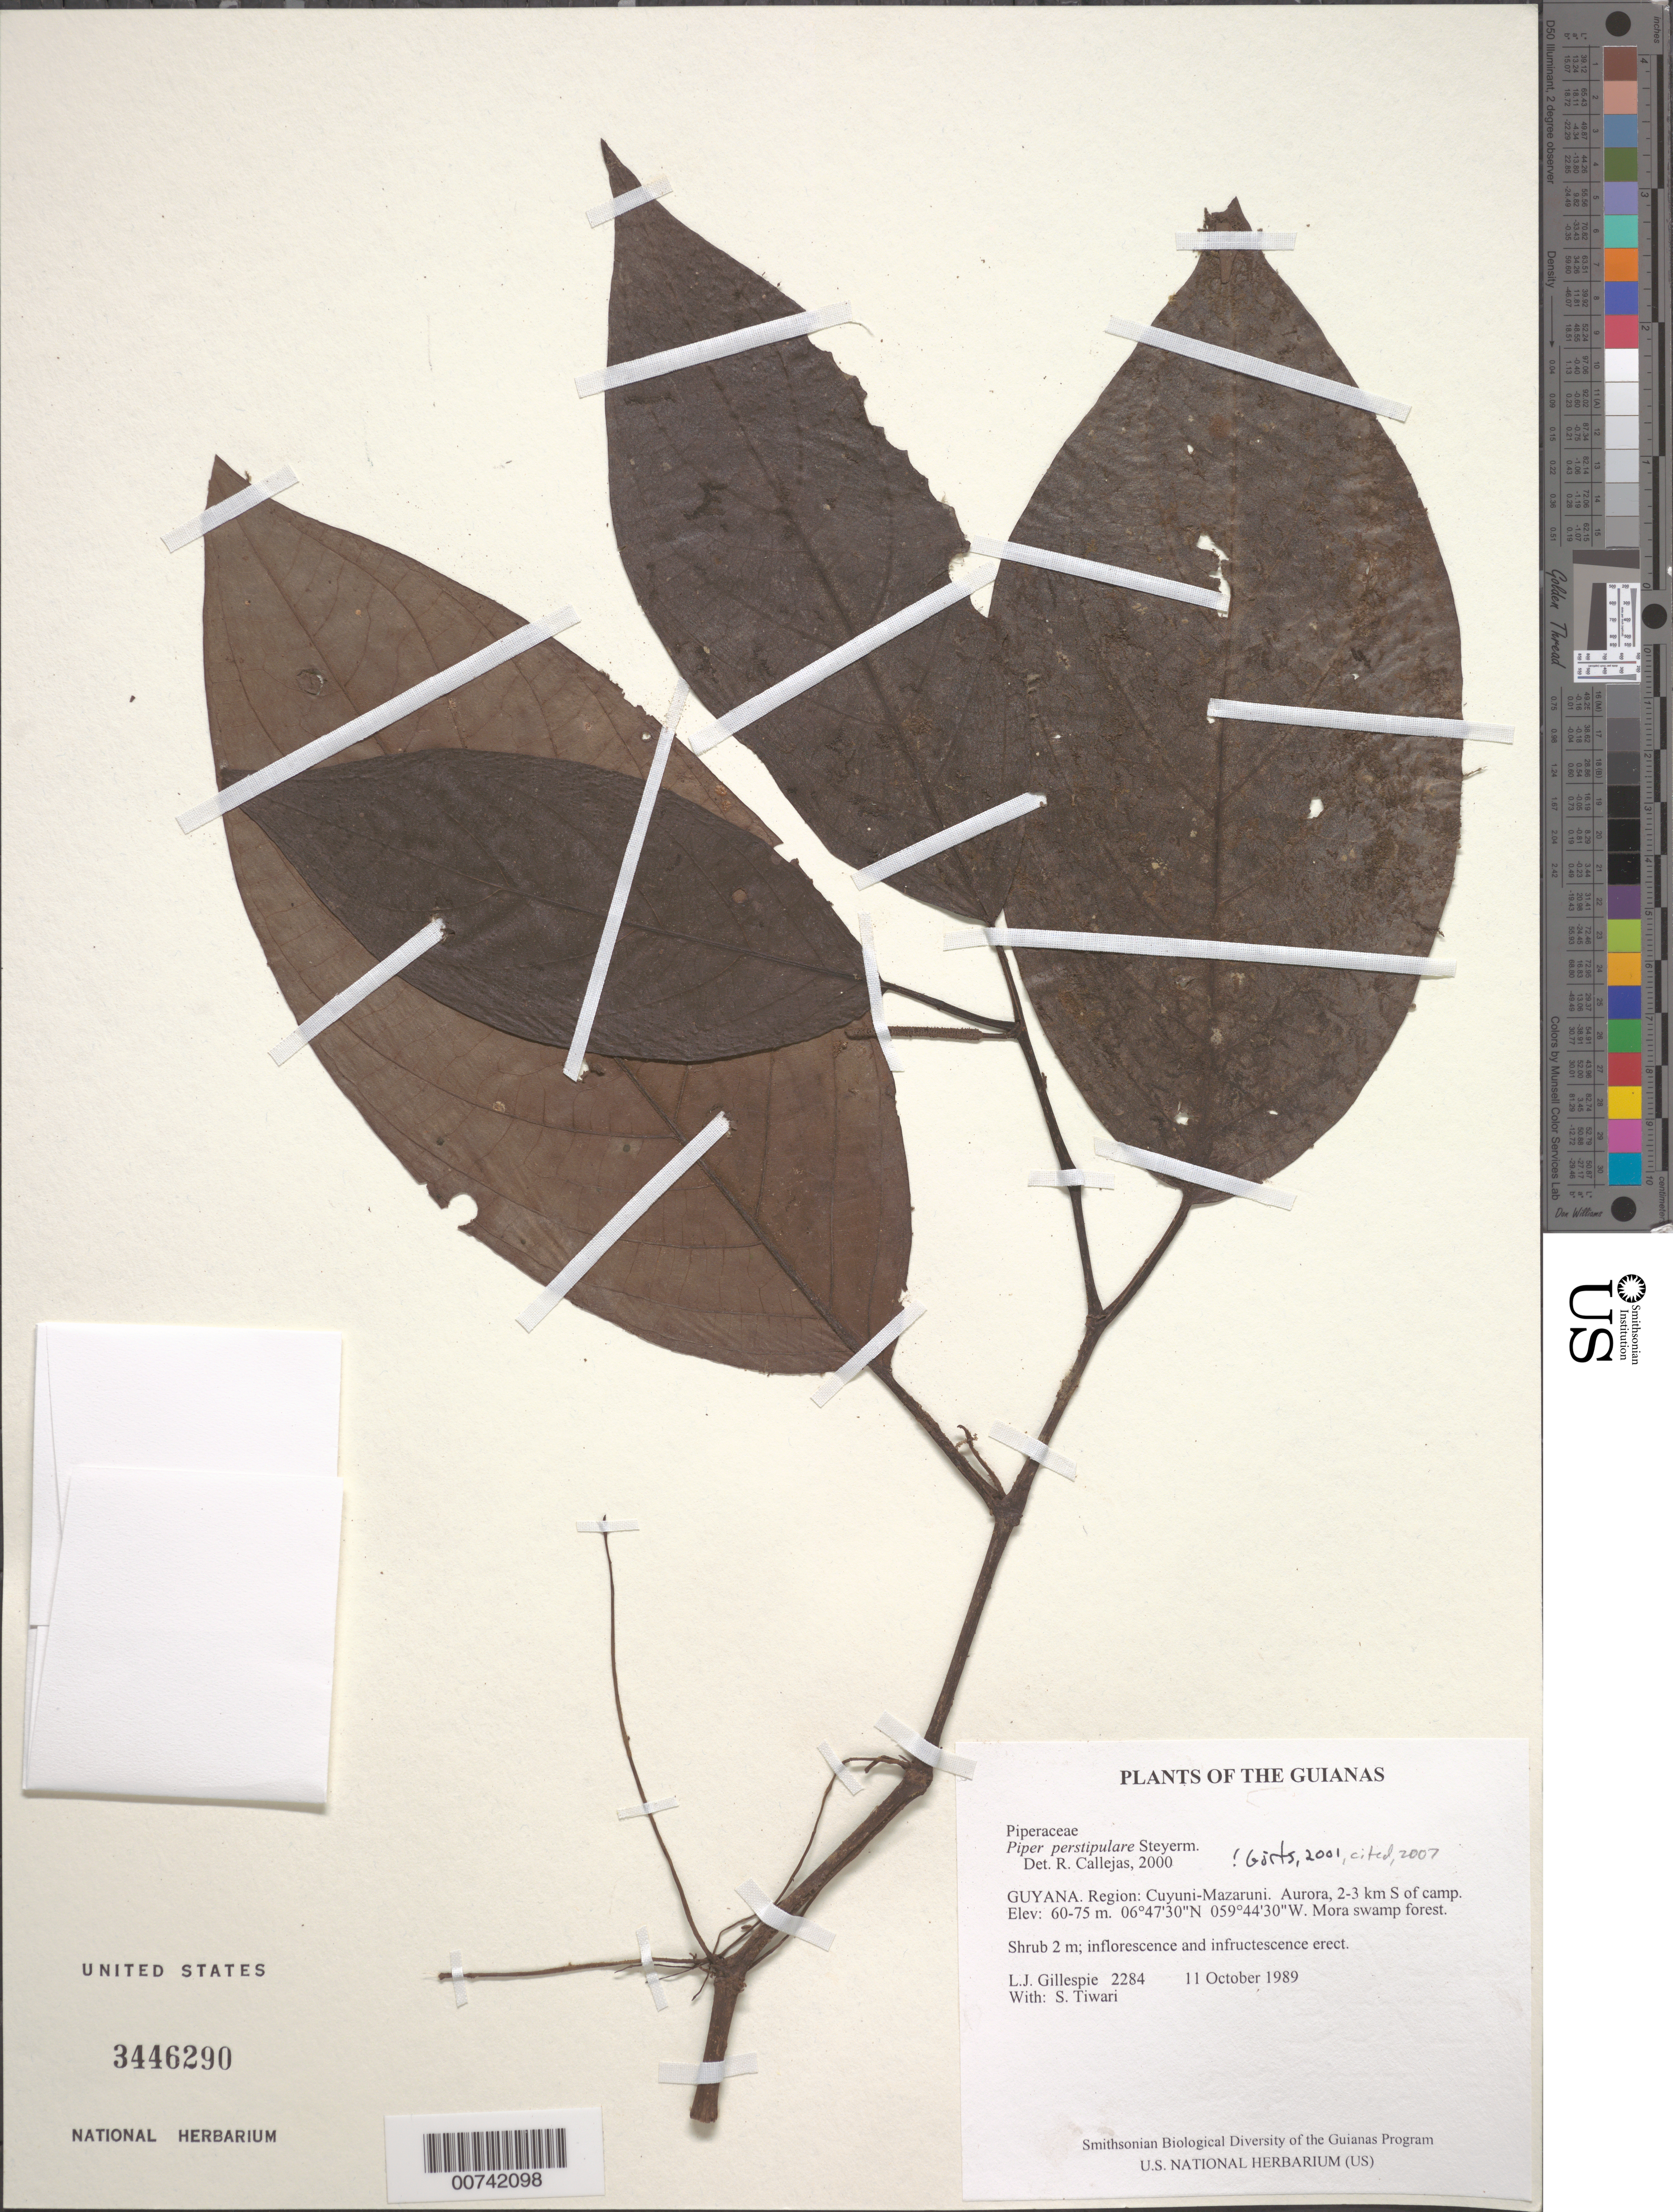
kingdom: Plantae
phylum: Tracheophyta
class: Magnoliopsida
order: Piperales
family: Piperaceae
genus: Piper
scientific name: Piper perstipulare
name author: Steyerm.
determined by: Görts-van Rijn, A. R. A.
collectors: L. J. Gillespie & S. Tiwari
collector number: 2284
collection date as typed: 11 October 1989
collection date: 1989-10-11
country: Guyana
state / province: Cuyuni-Mazaruni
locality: Aurora, 2-3 km S of camp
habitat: Mora swamp forest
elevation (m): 60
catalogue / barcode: US 3446290